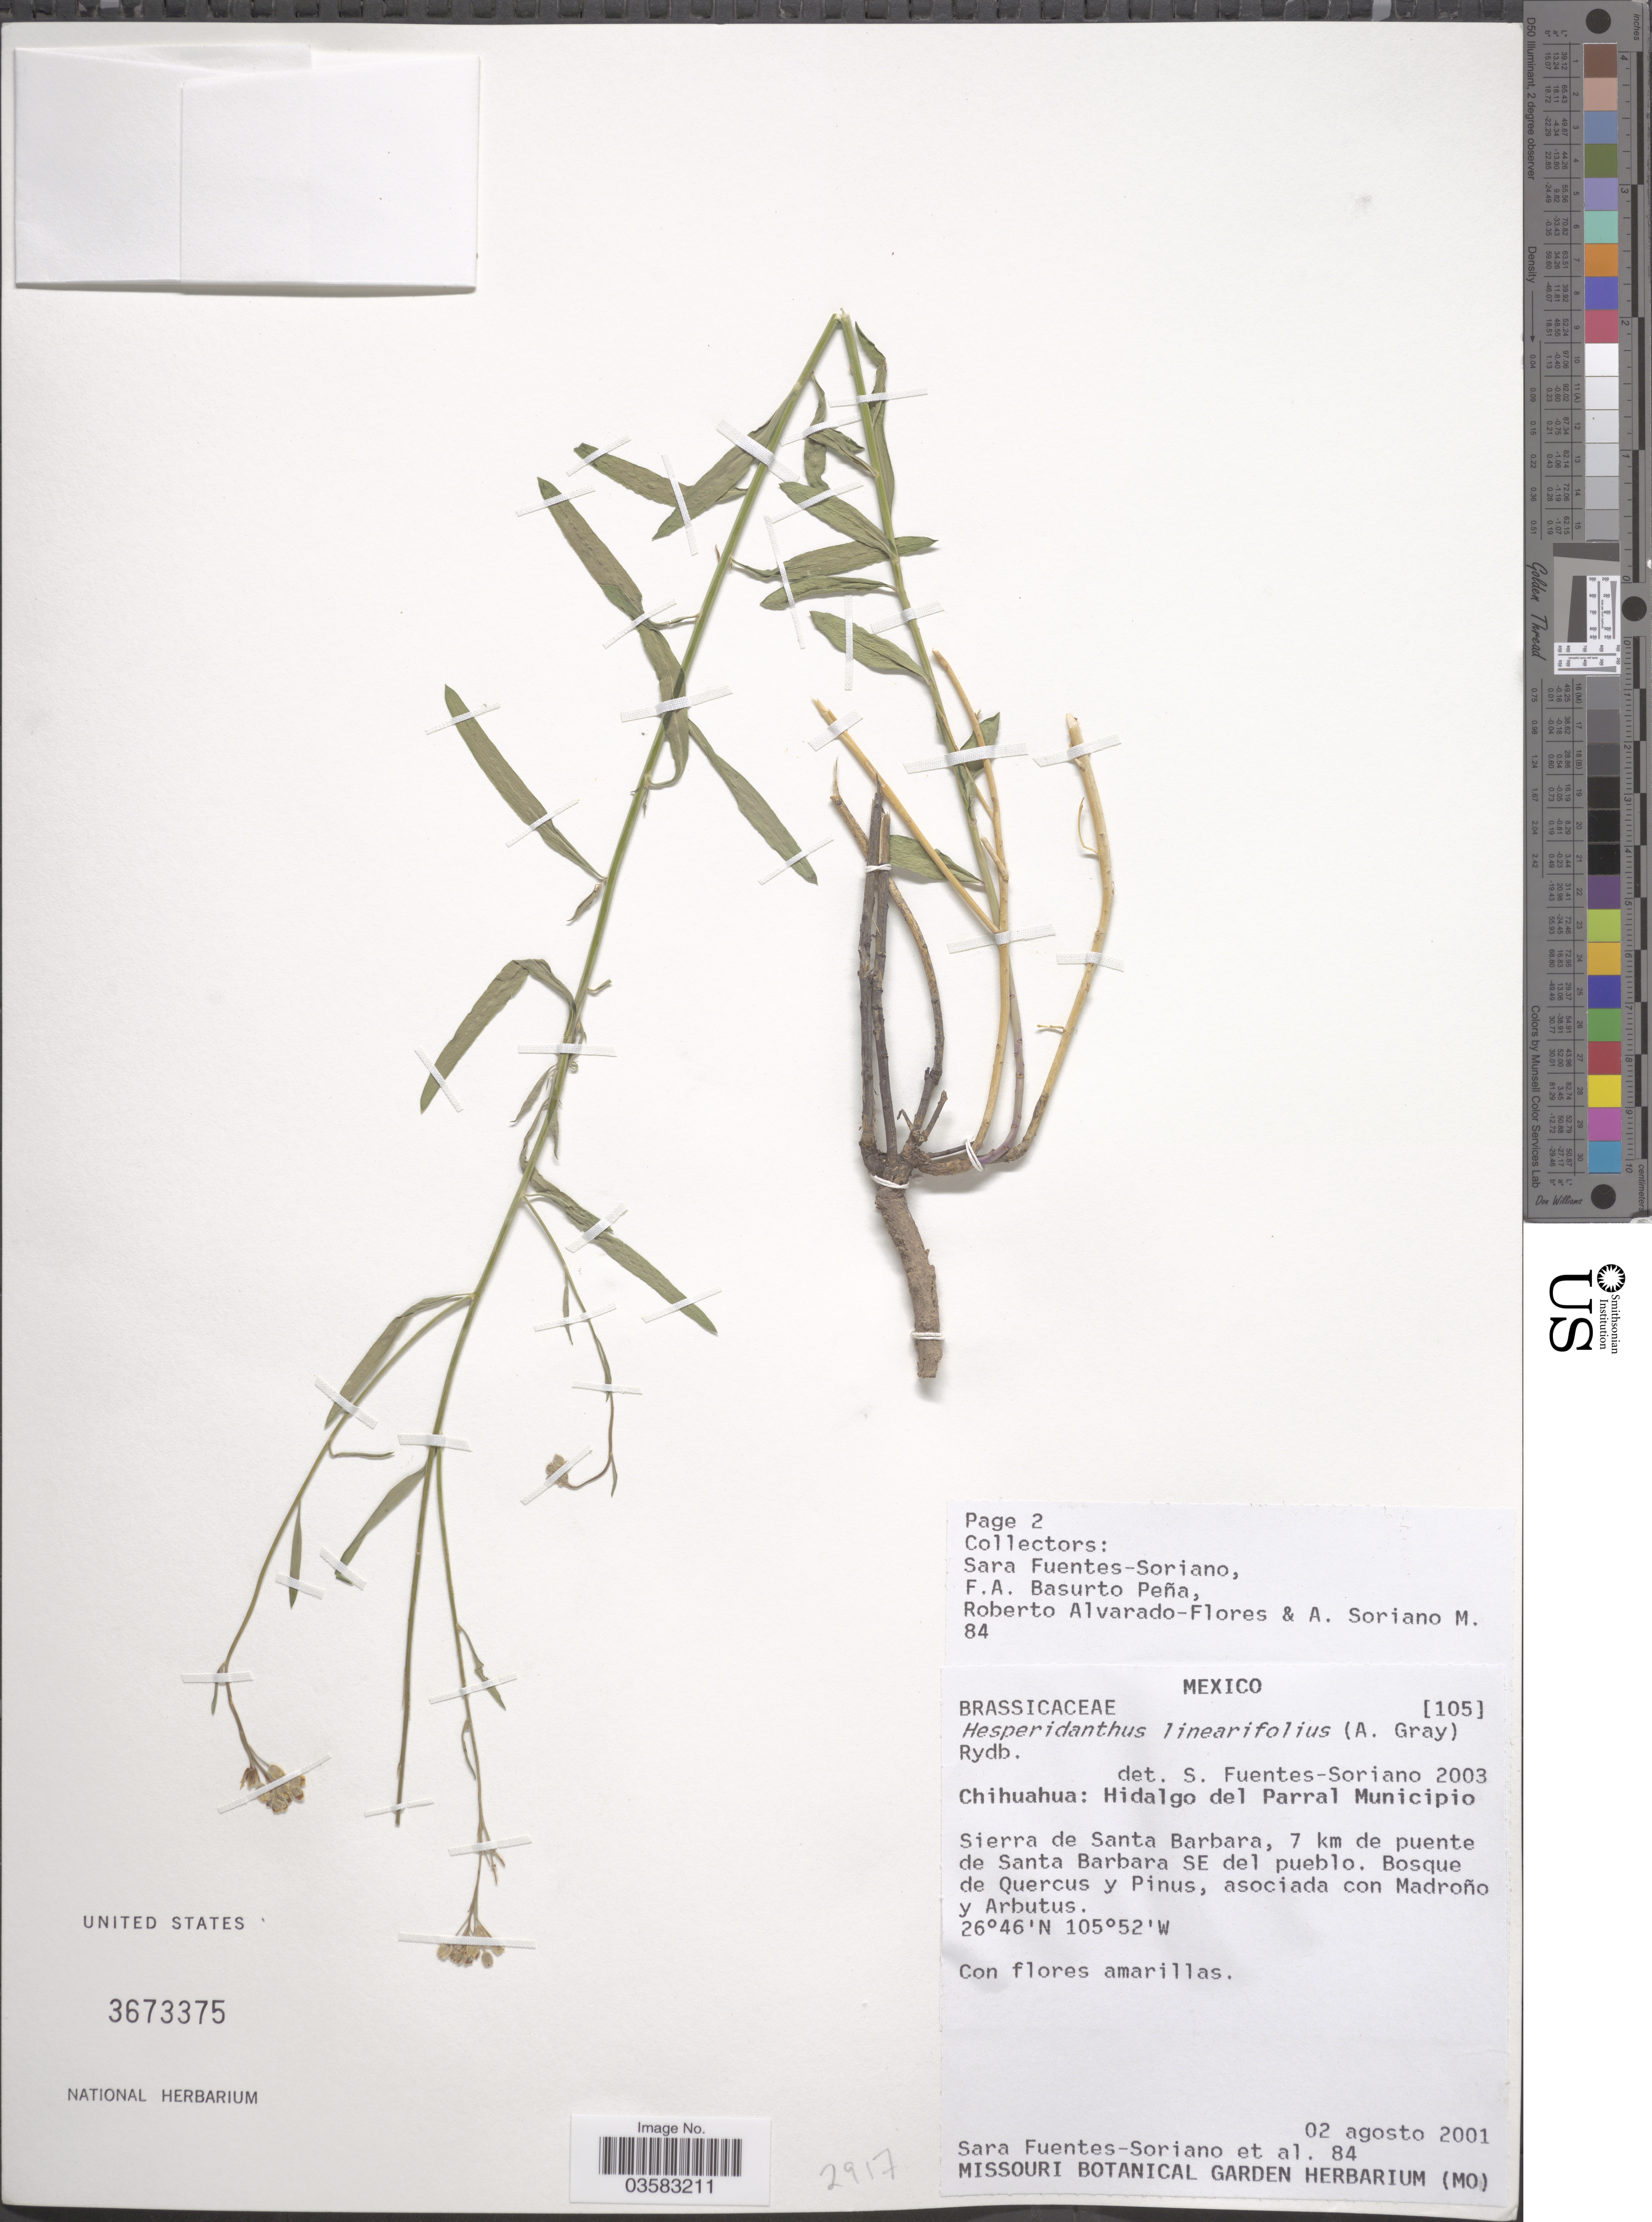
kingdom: Plantae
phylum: Tracheophyta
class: Magnoliopsida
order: Brassicales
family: Brassicaceae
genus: Sisymbrium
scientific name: Sisymbrium linearifolium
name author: (A. Gray) Payson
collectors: S. Fuentes Soriano, F. Basurto Peña, R. Alvarado-Flores & A. Soriano M.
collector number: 84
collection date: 2001-08-02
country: Mexico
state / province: Chihuahua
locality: Hidalgo del Parral Municipio. Sierra de Santa Barbara, 7 km de puente de Santa Barbara, SE del pueblo. Bosque de Quercus y Pinus, asociada con Madroño y Arbutus.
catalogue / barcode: US 3673375